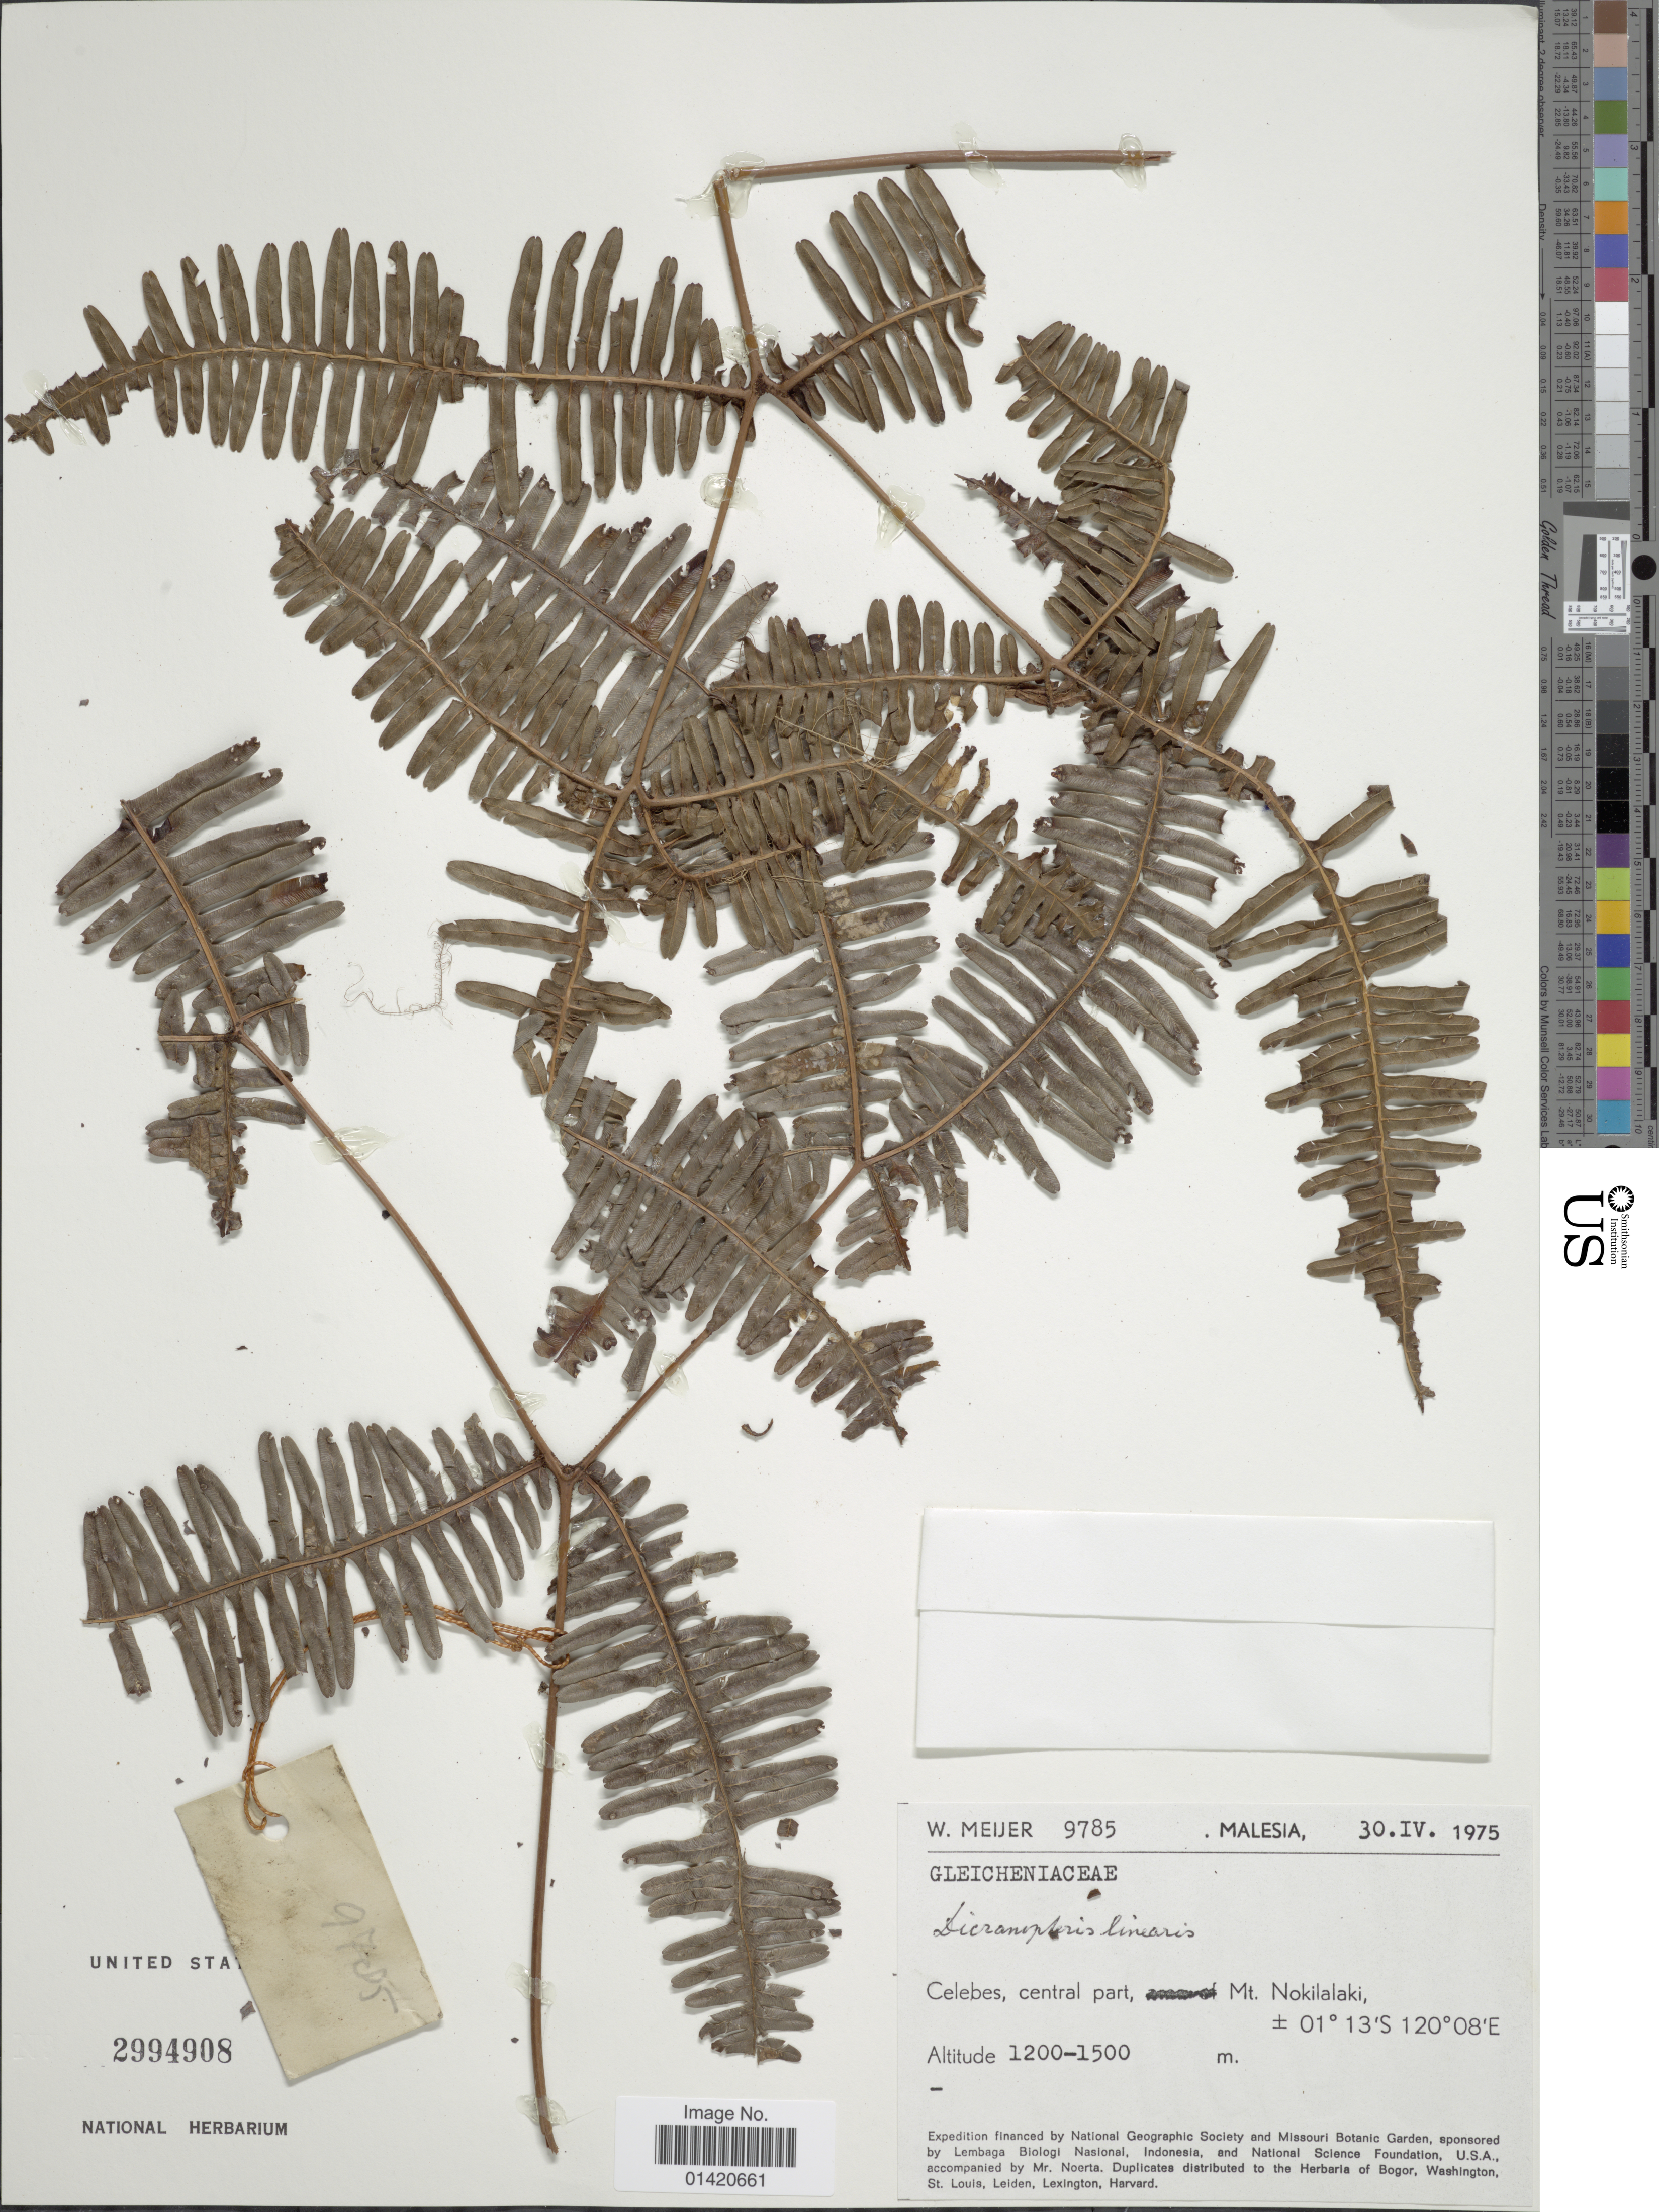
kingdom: Plantae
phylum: Tracheophyta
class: Polypodiopsida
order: Gleicheniales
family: Gleicheniaceae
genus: Dicranopteris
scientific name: Dicranopteris linearis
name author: (Burm. f.) Underw.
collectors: W. Meijer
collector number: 9785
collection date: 1975-04-30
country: Malaysia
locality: Malesia, Celebes, central part Mt Nokilalaki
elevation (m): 1200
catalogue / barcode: US 2994908